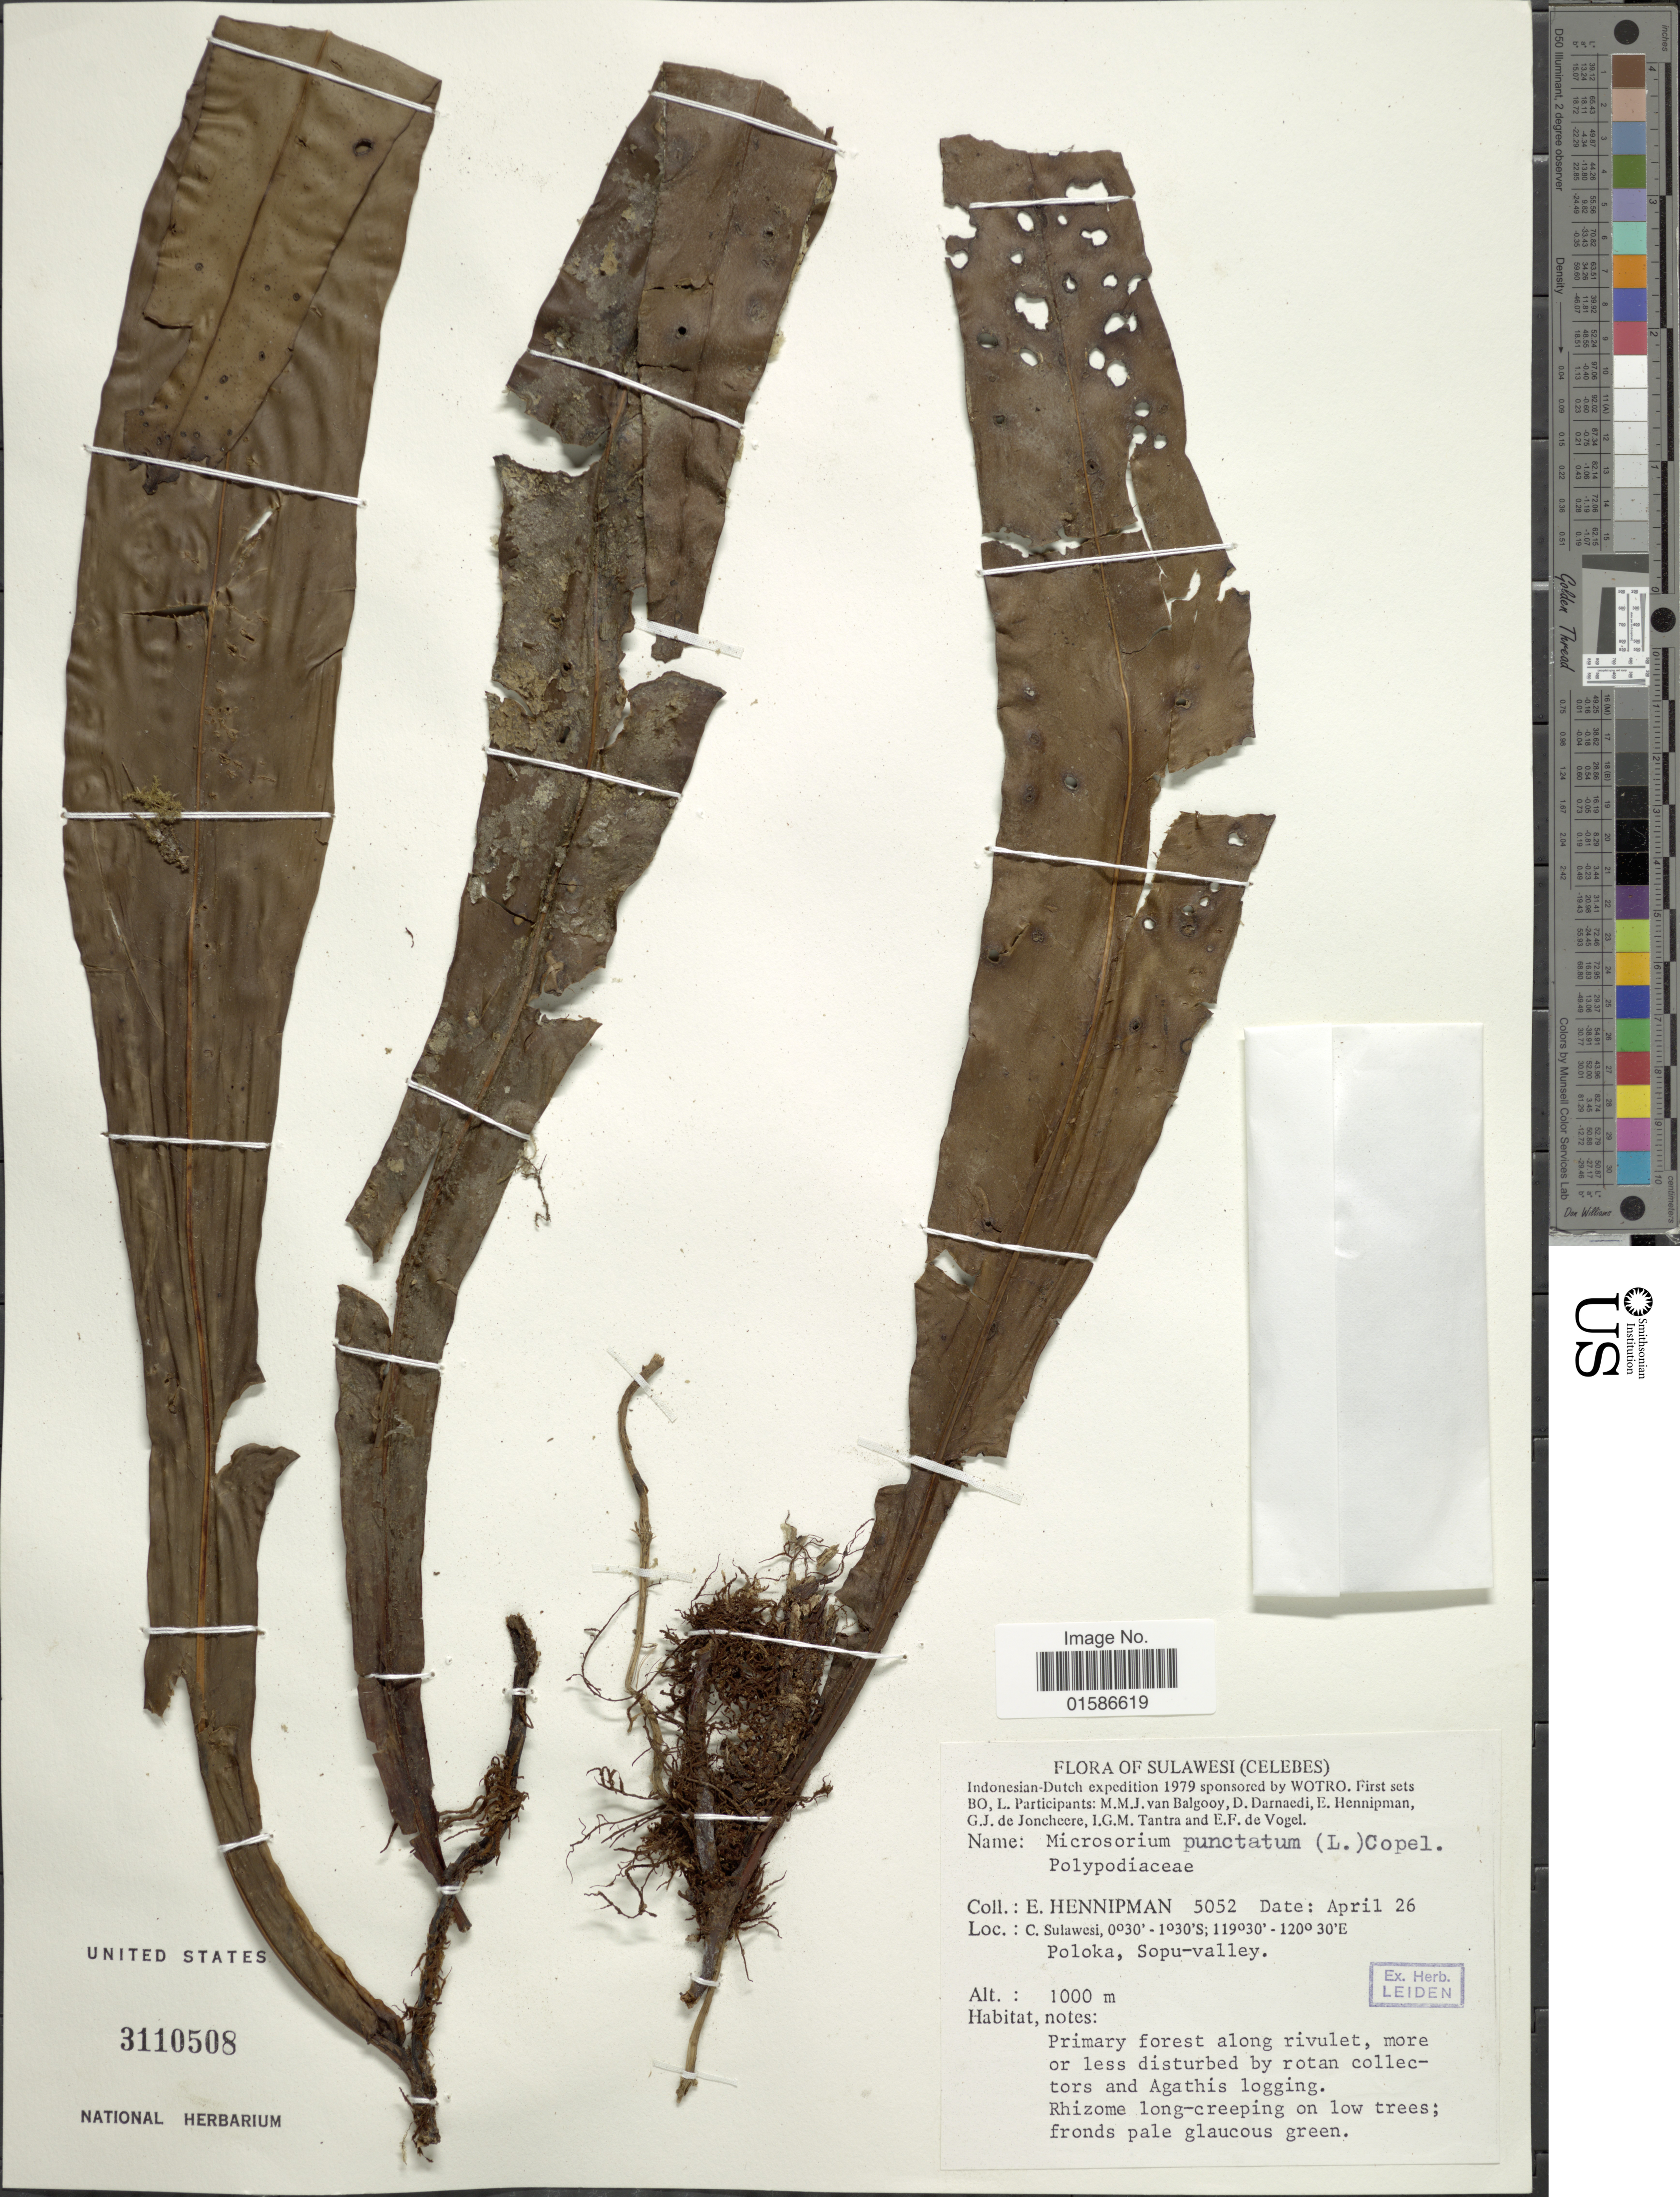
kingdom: Plantae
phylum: Tracheophyta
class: Polypodiopsida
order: Polypodiales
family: Polypodiaceae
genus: Microsorum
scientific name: Microsorum punctatum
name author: (L.) Copel.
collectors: E. Hennipman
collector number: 5052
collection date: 1979-04-26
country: Indonesia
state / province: Sulawesi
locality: (Celebes), C. Sulawesi, Poloka, Sopu-valley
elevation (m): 1000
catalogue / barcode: US 3110508